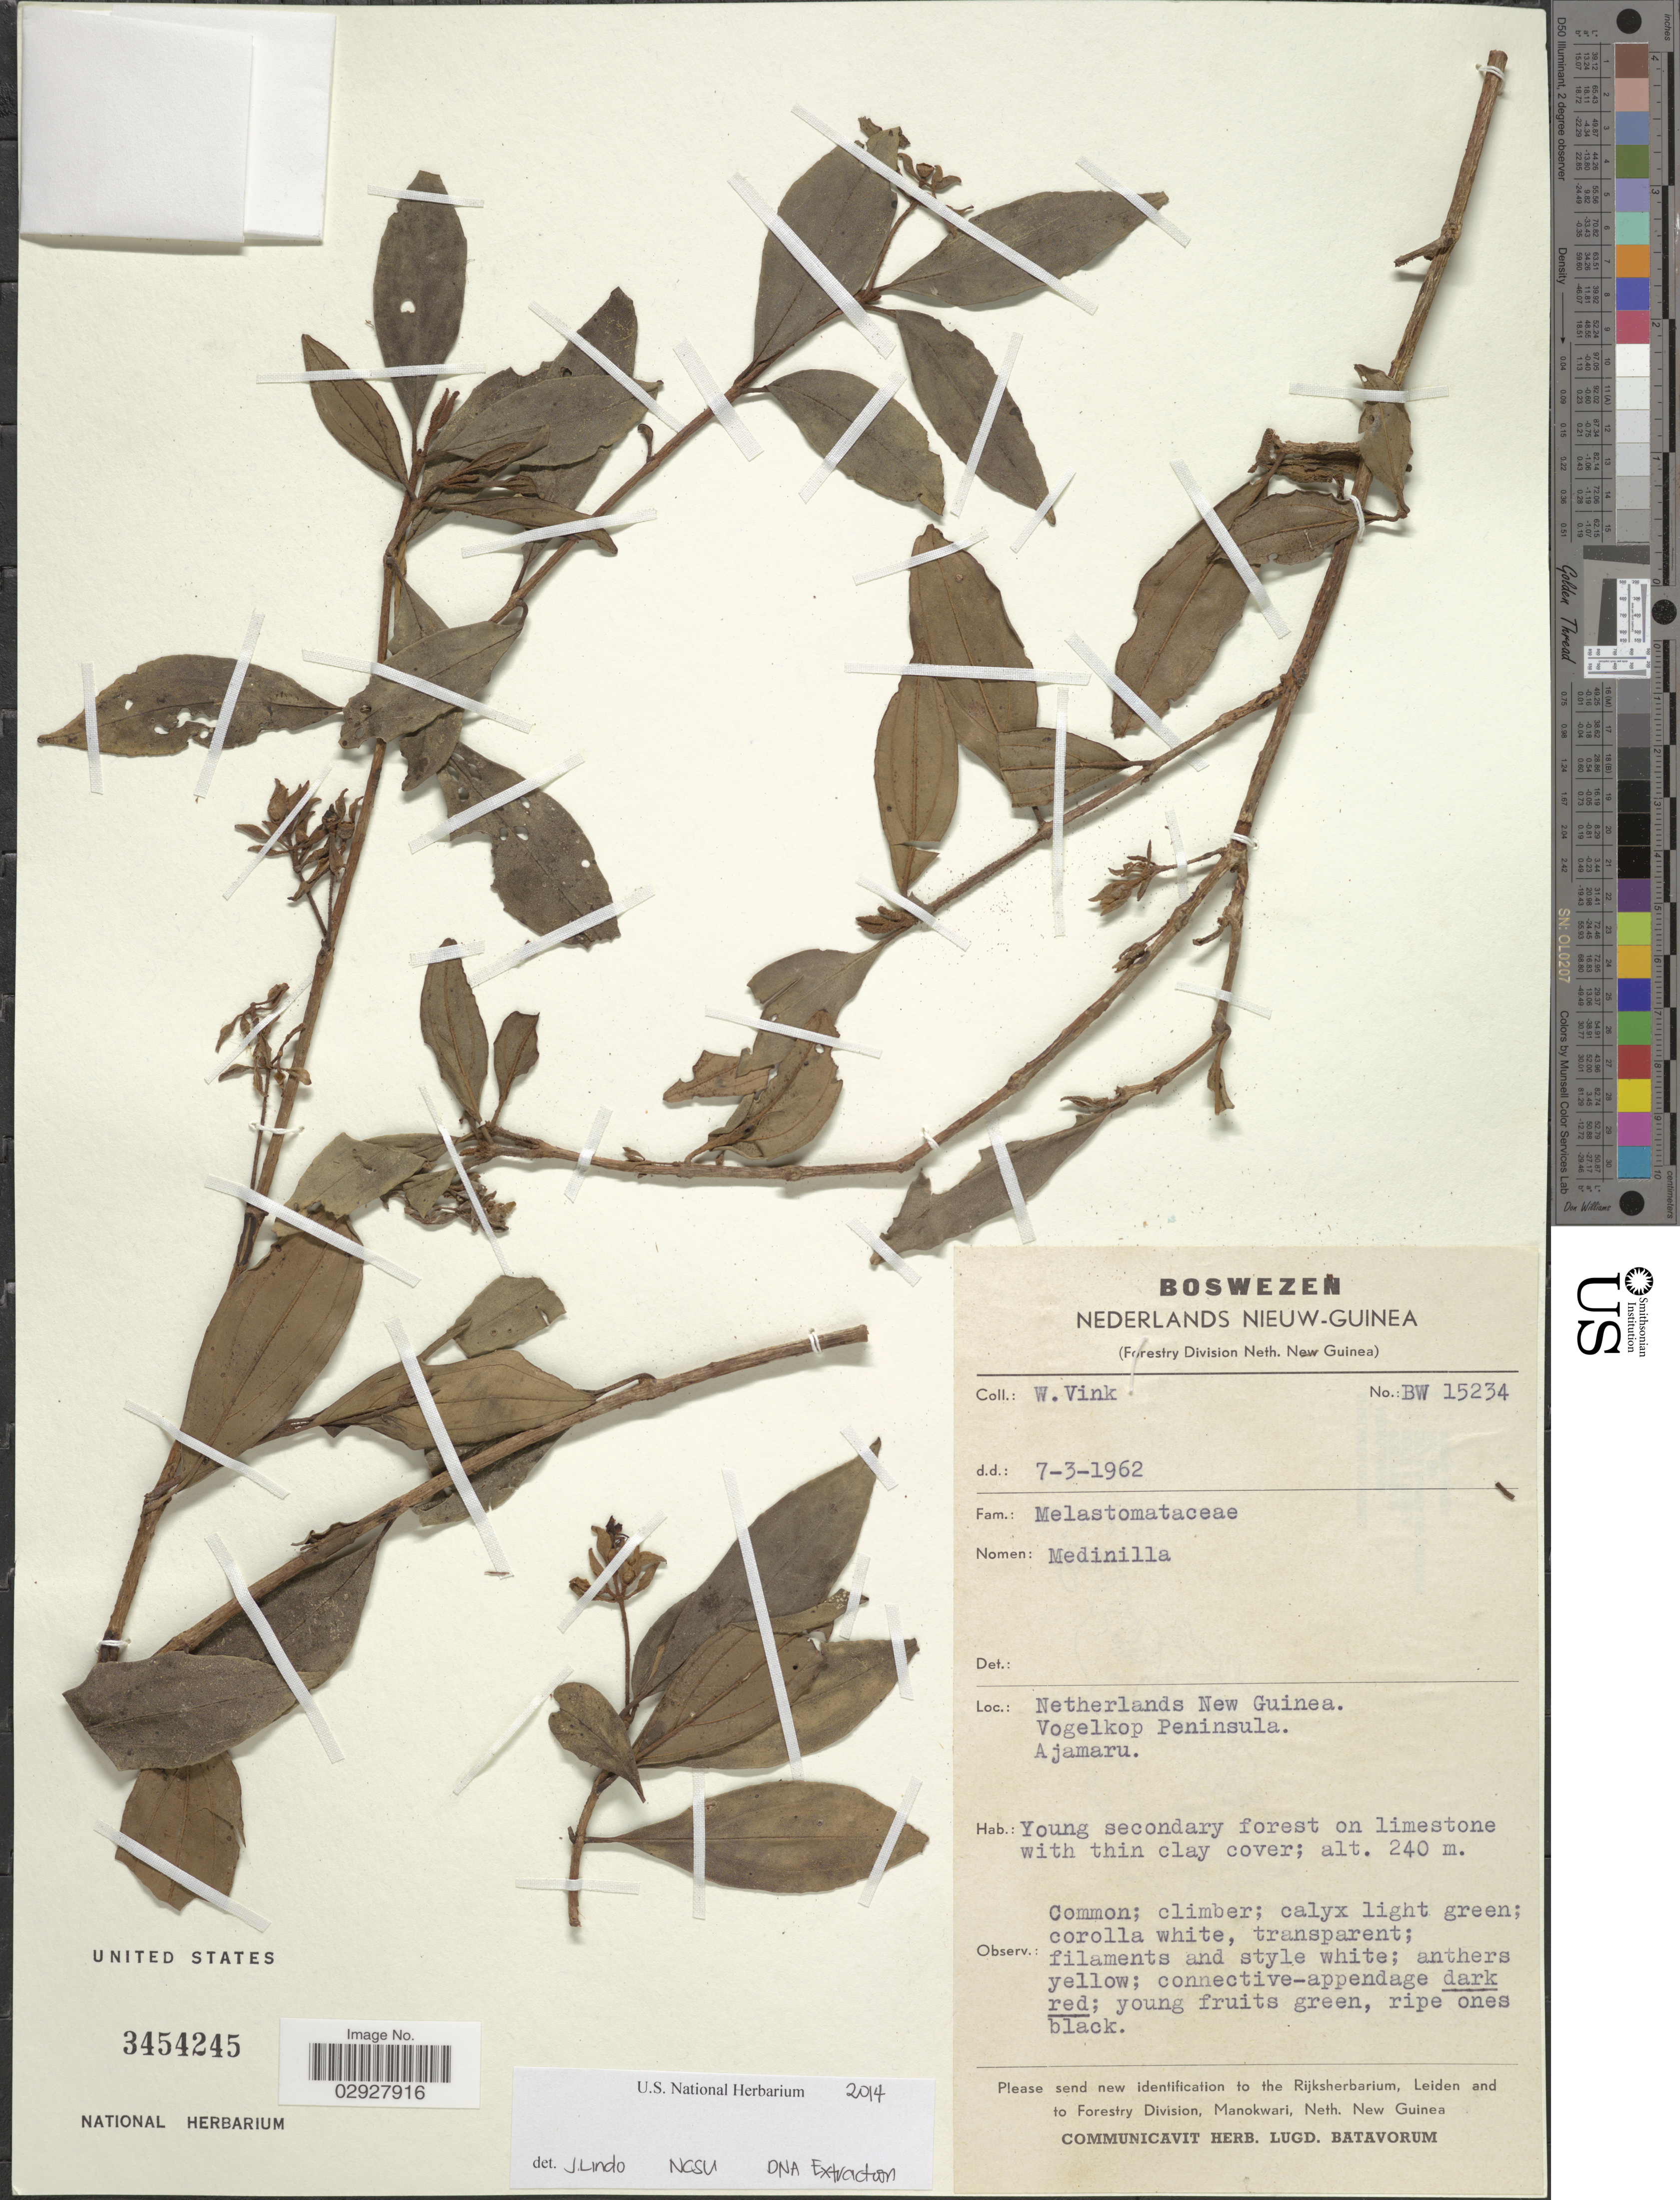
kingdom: Plantae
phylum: Tracheophyta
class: Magnoliopsida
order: Myrtales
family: Melastomataceae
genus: Medinilla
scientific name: Medinilla sp.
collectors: W. Vink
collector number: BW 15234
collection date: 1962-03-07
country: Indonesia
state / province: Papua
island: New Guinea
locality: Netherlands New Guinea, Vogelkop Peninsula, Ajamaru.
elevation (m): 240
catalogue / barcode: US 3454245